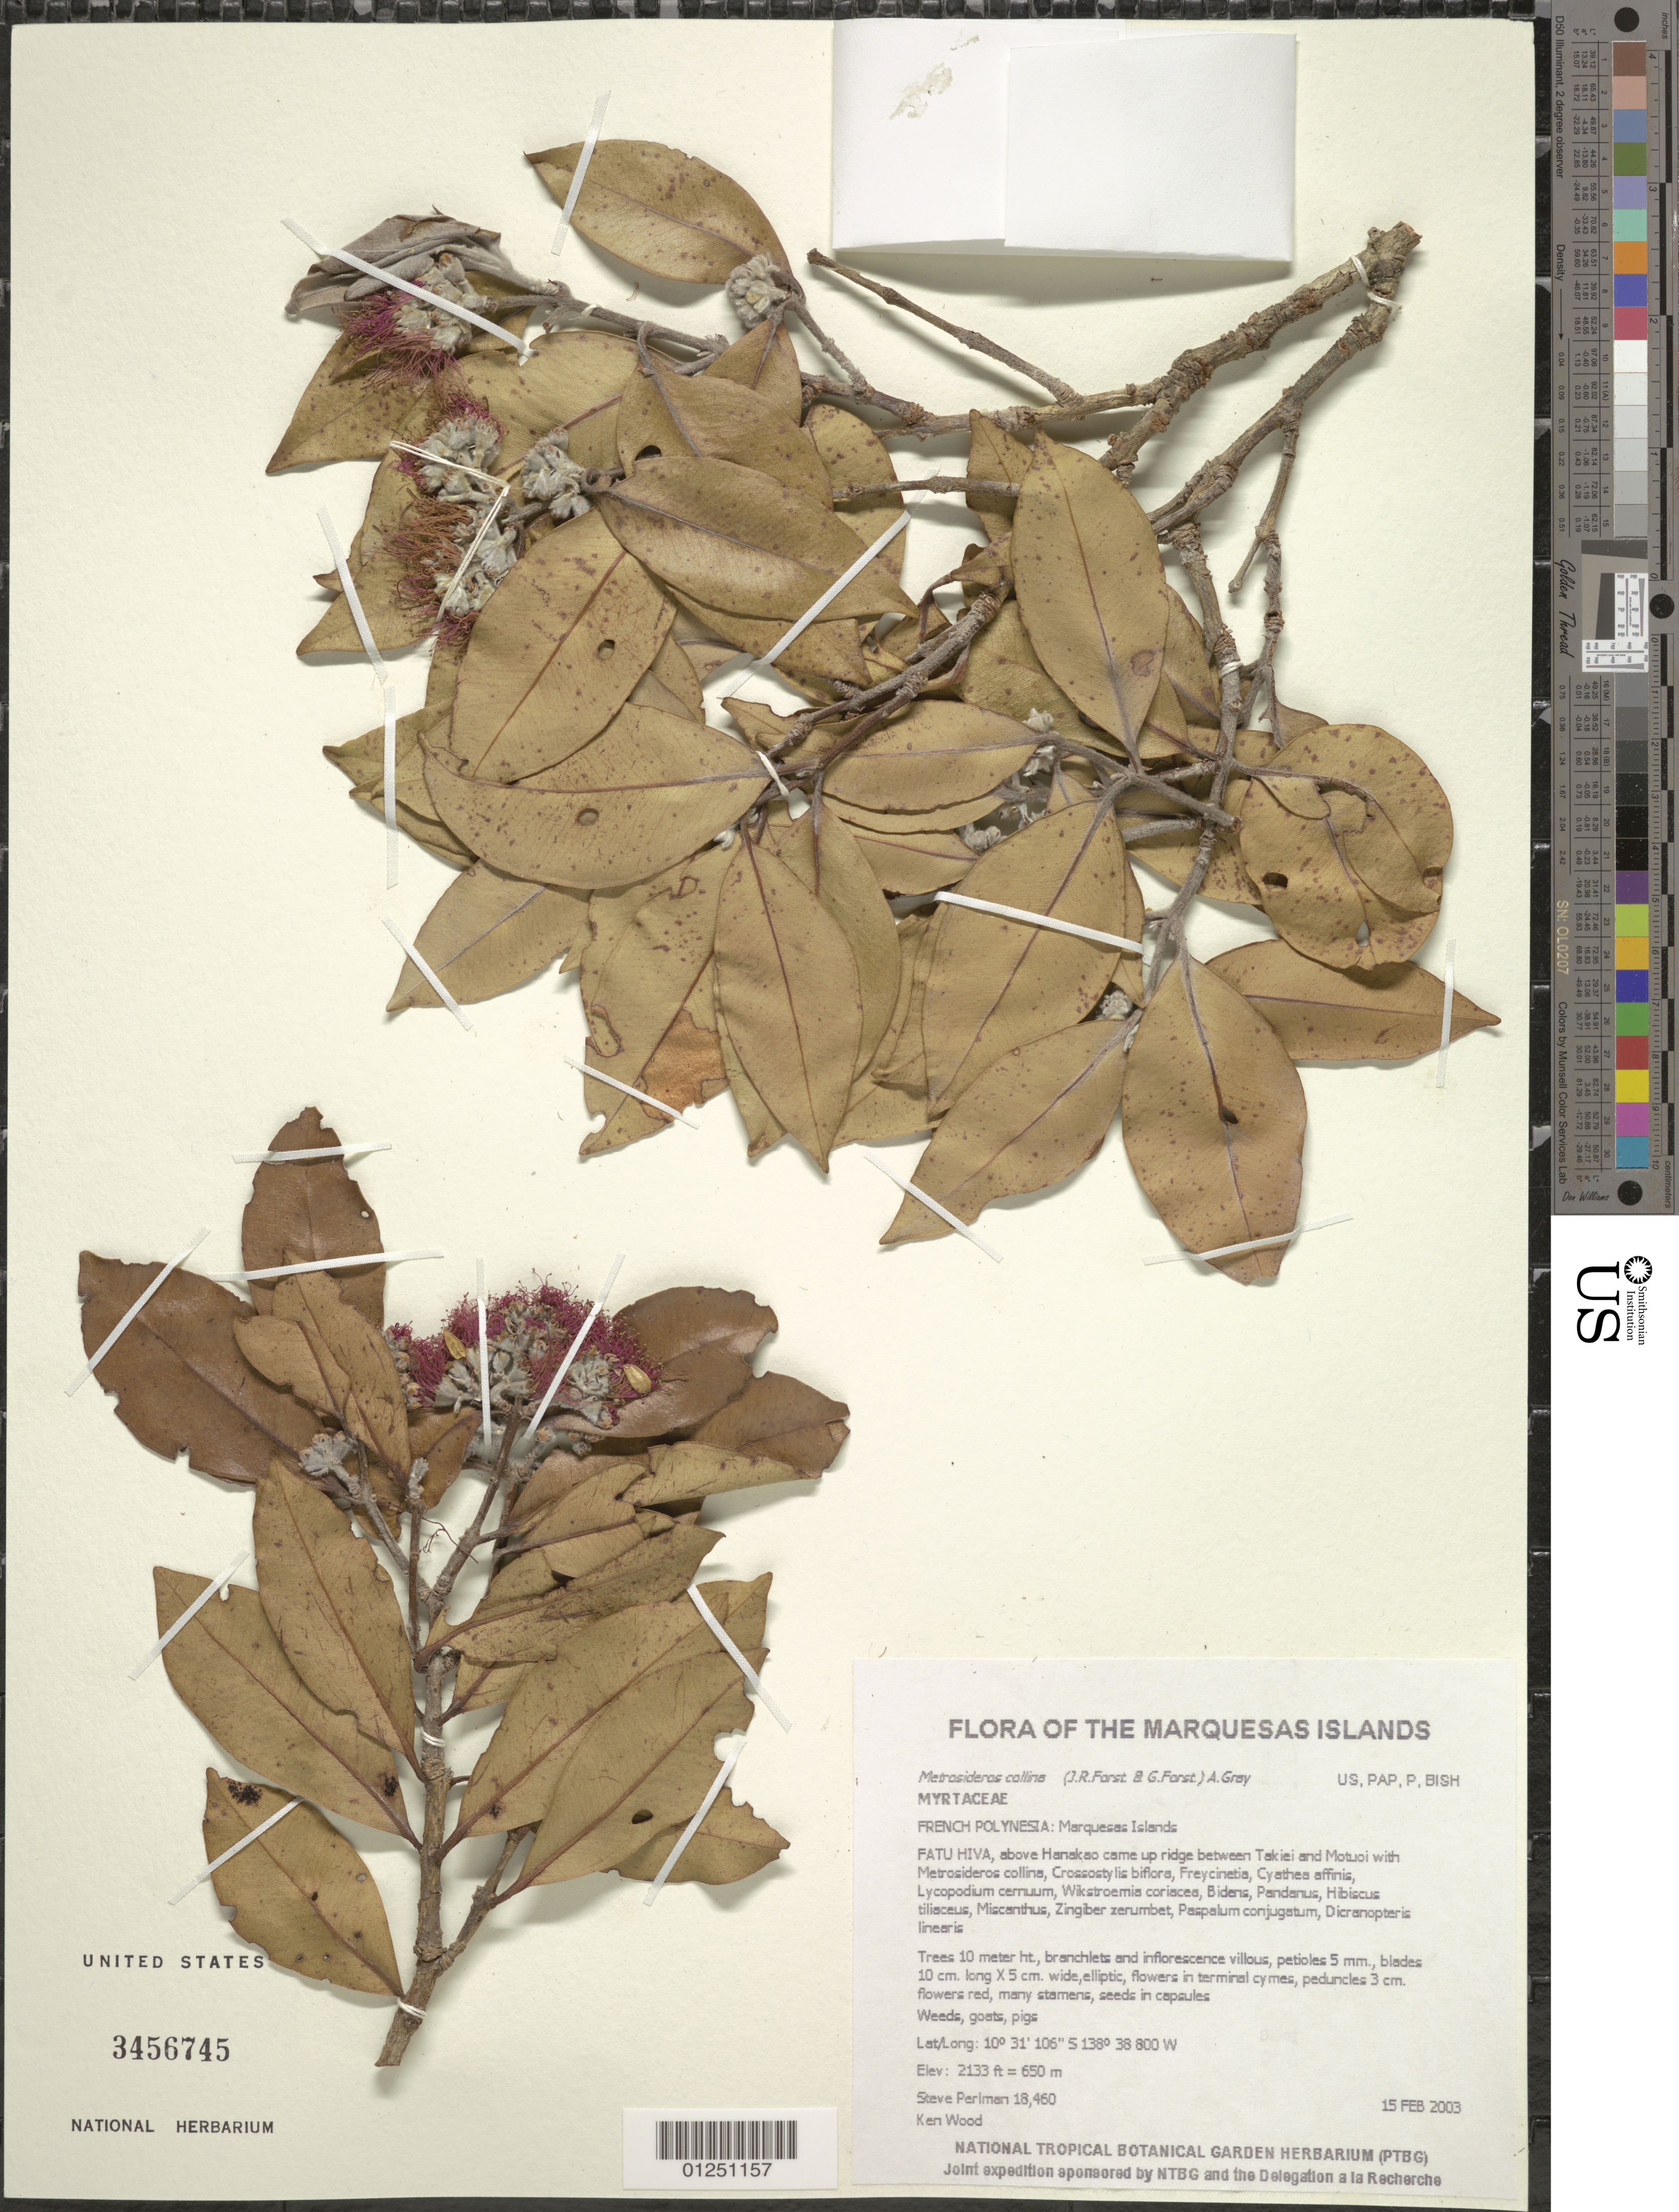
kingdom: Plantae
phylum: Tracheophyta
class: Magnoliopsida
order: Myrtales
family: Myrtaceae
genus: Metrosideros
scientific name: Metrosideros collina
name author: (J.R. Forst. & G. Forst.) A. Gray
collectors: S. P. Perlman & K. R. Wood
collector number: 18460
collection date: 2003-02-15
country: French Polynesia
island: Fatu Hiva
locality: Above Hanakao came up ridge between Takiei and Motuoi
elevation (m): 650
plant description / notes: Weeds, goats, pigs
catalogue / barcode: US 3456745